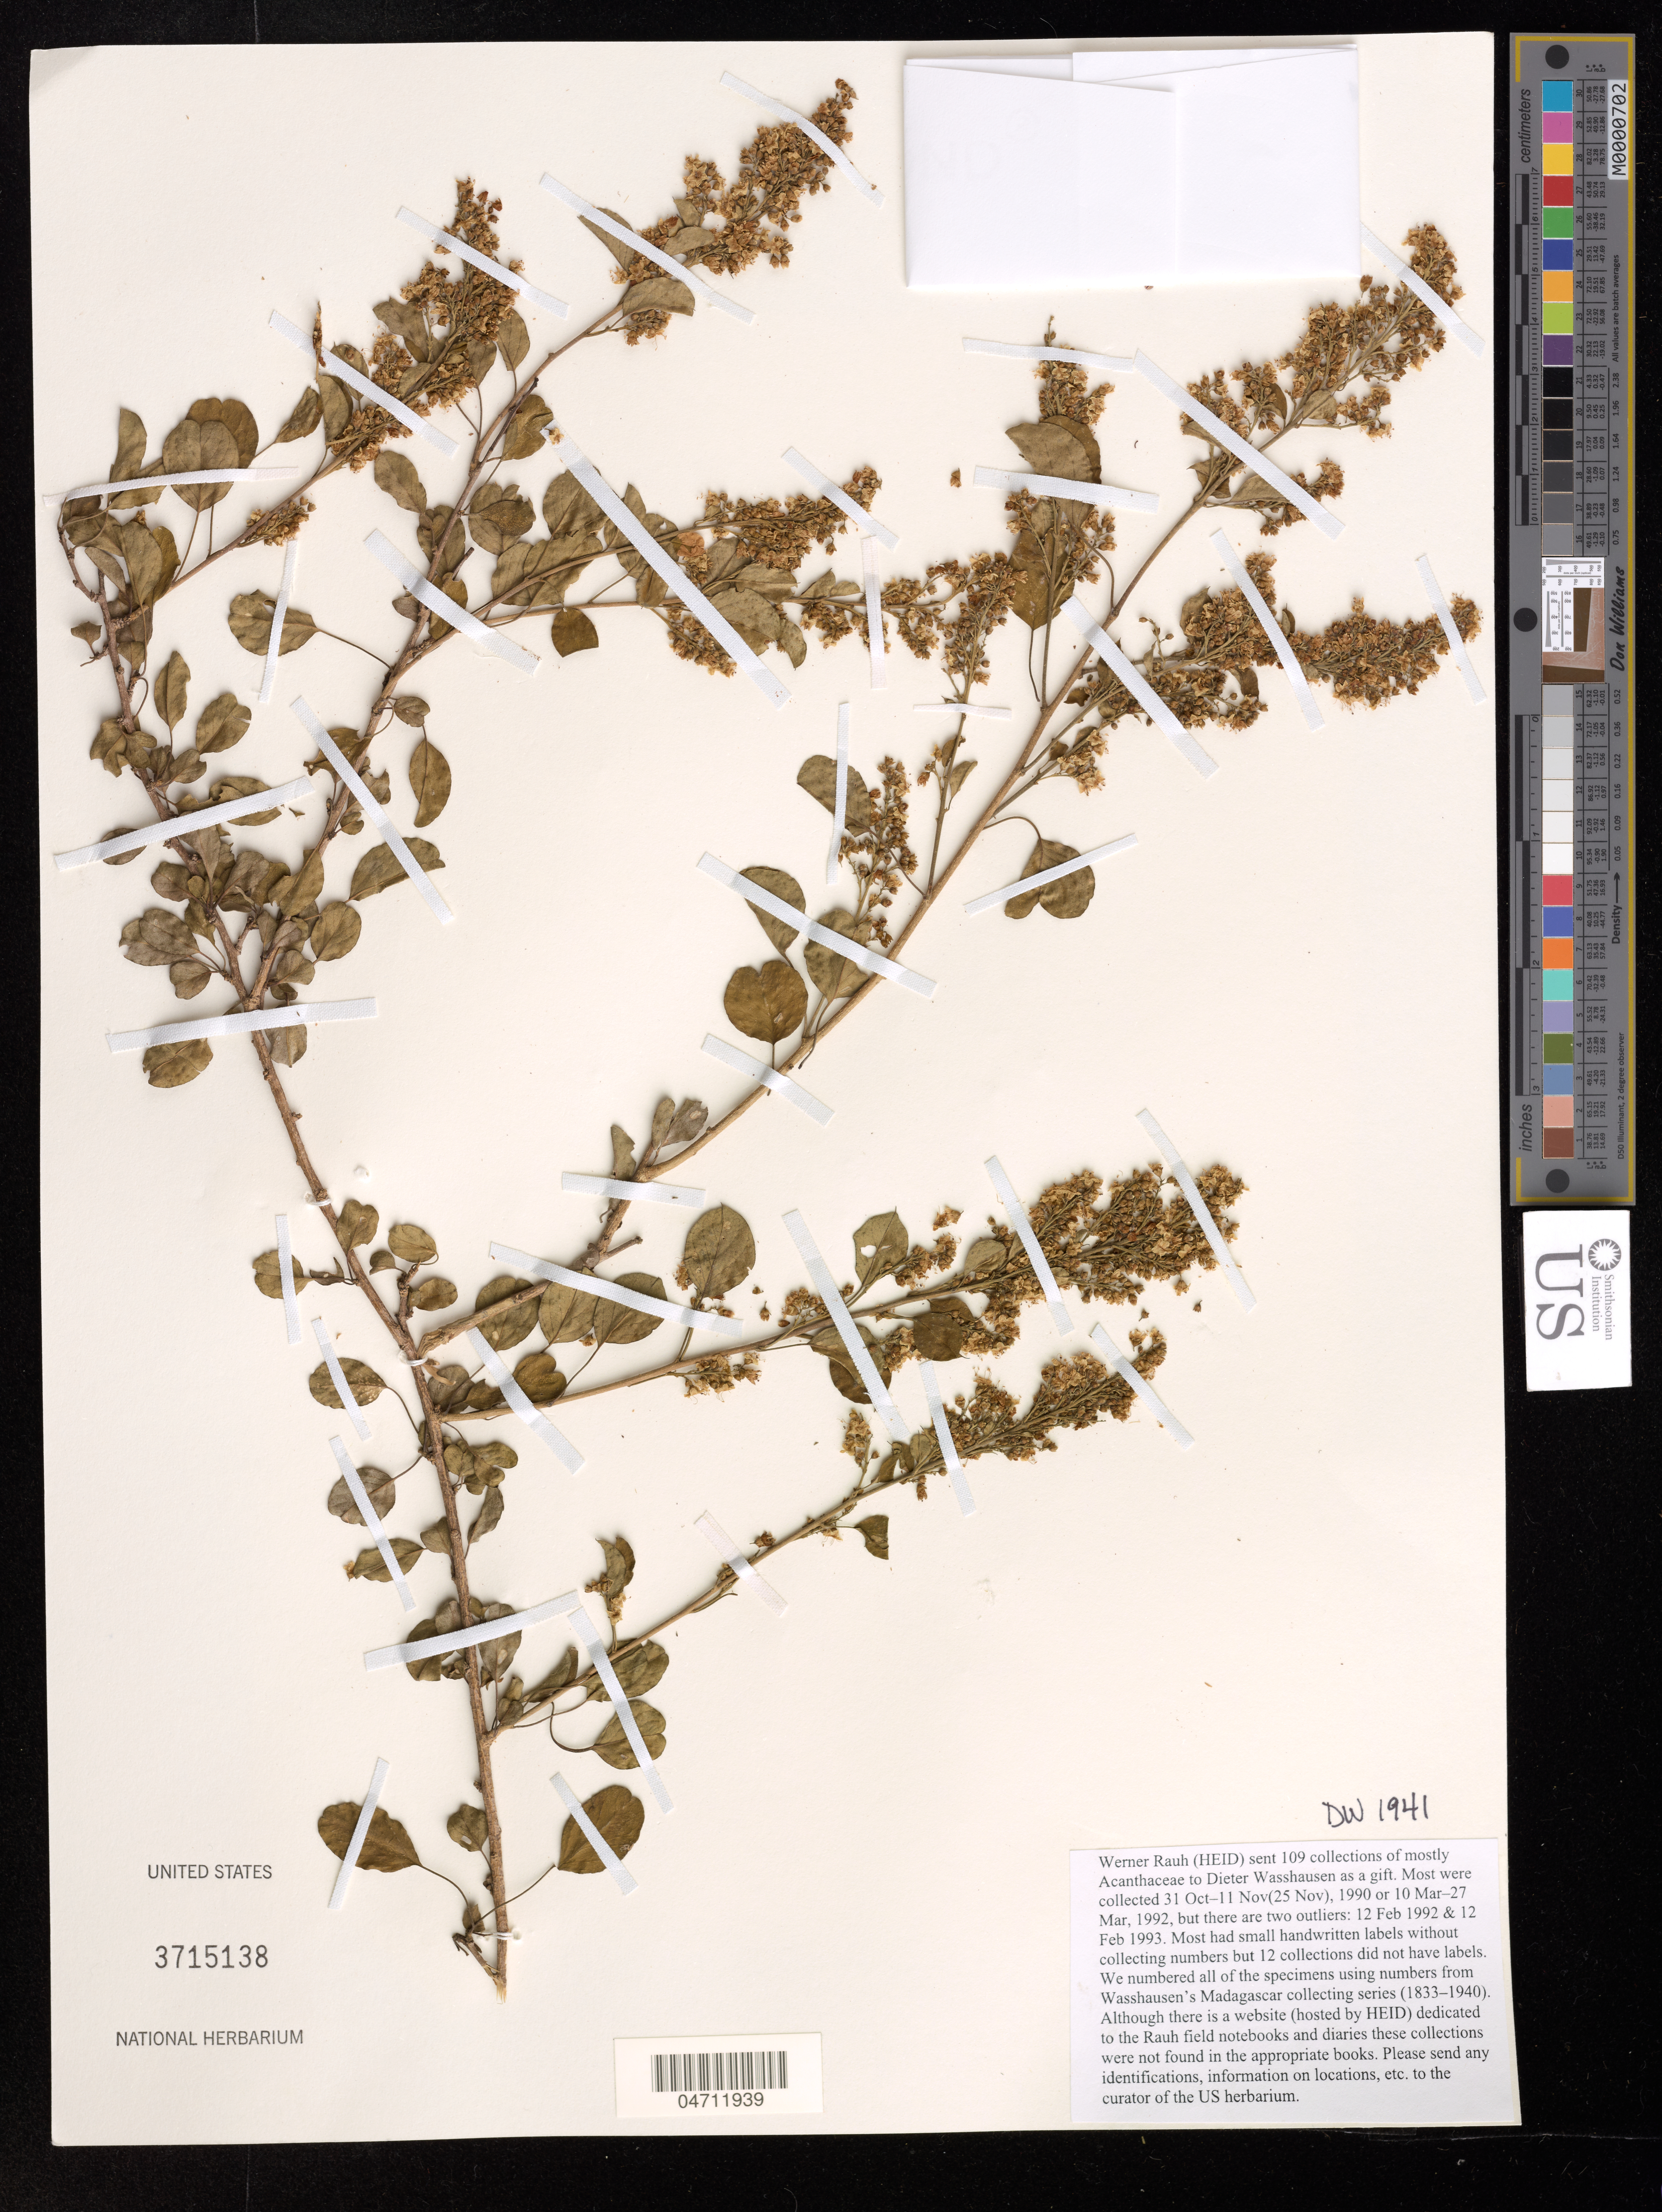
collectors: W. Rauh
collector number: DW 1941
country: Madagascar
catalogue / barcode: US 3715138